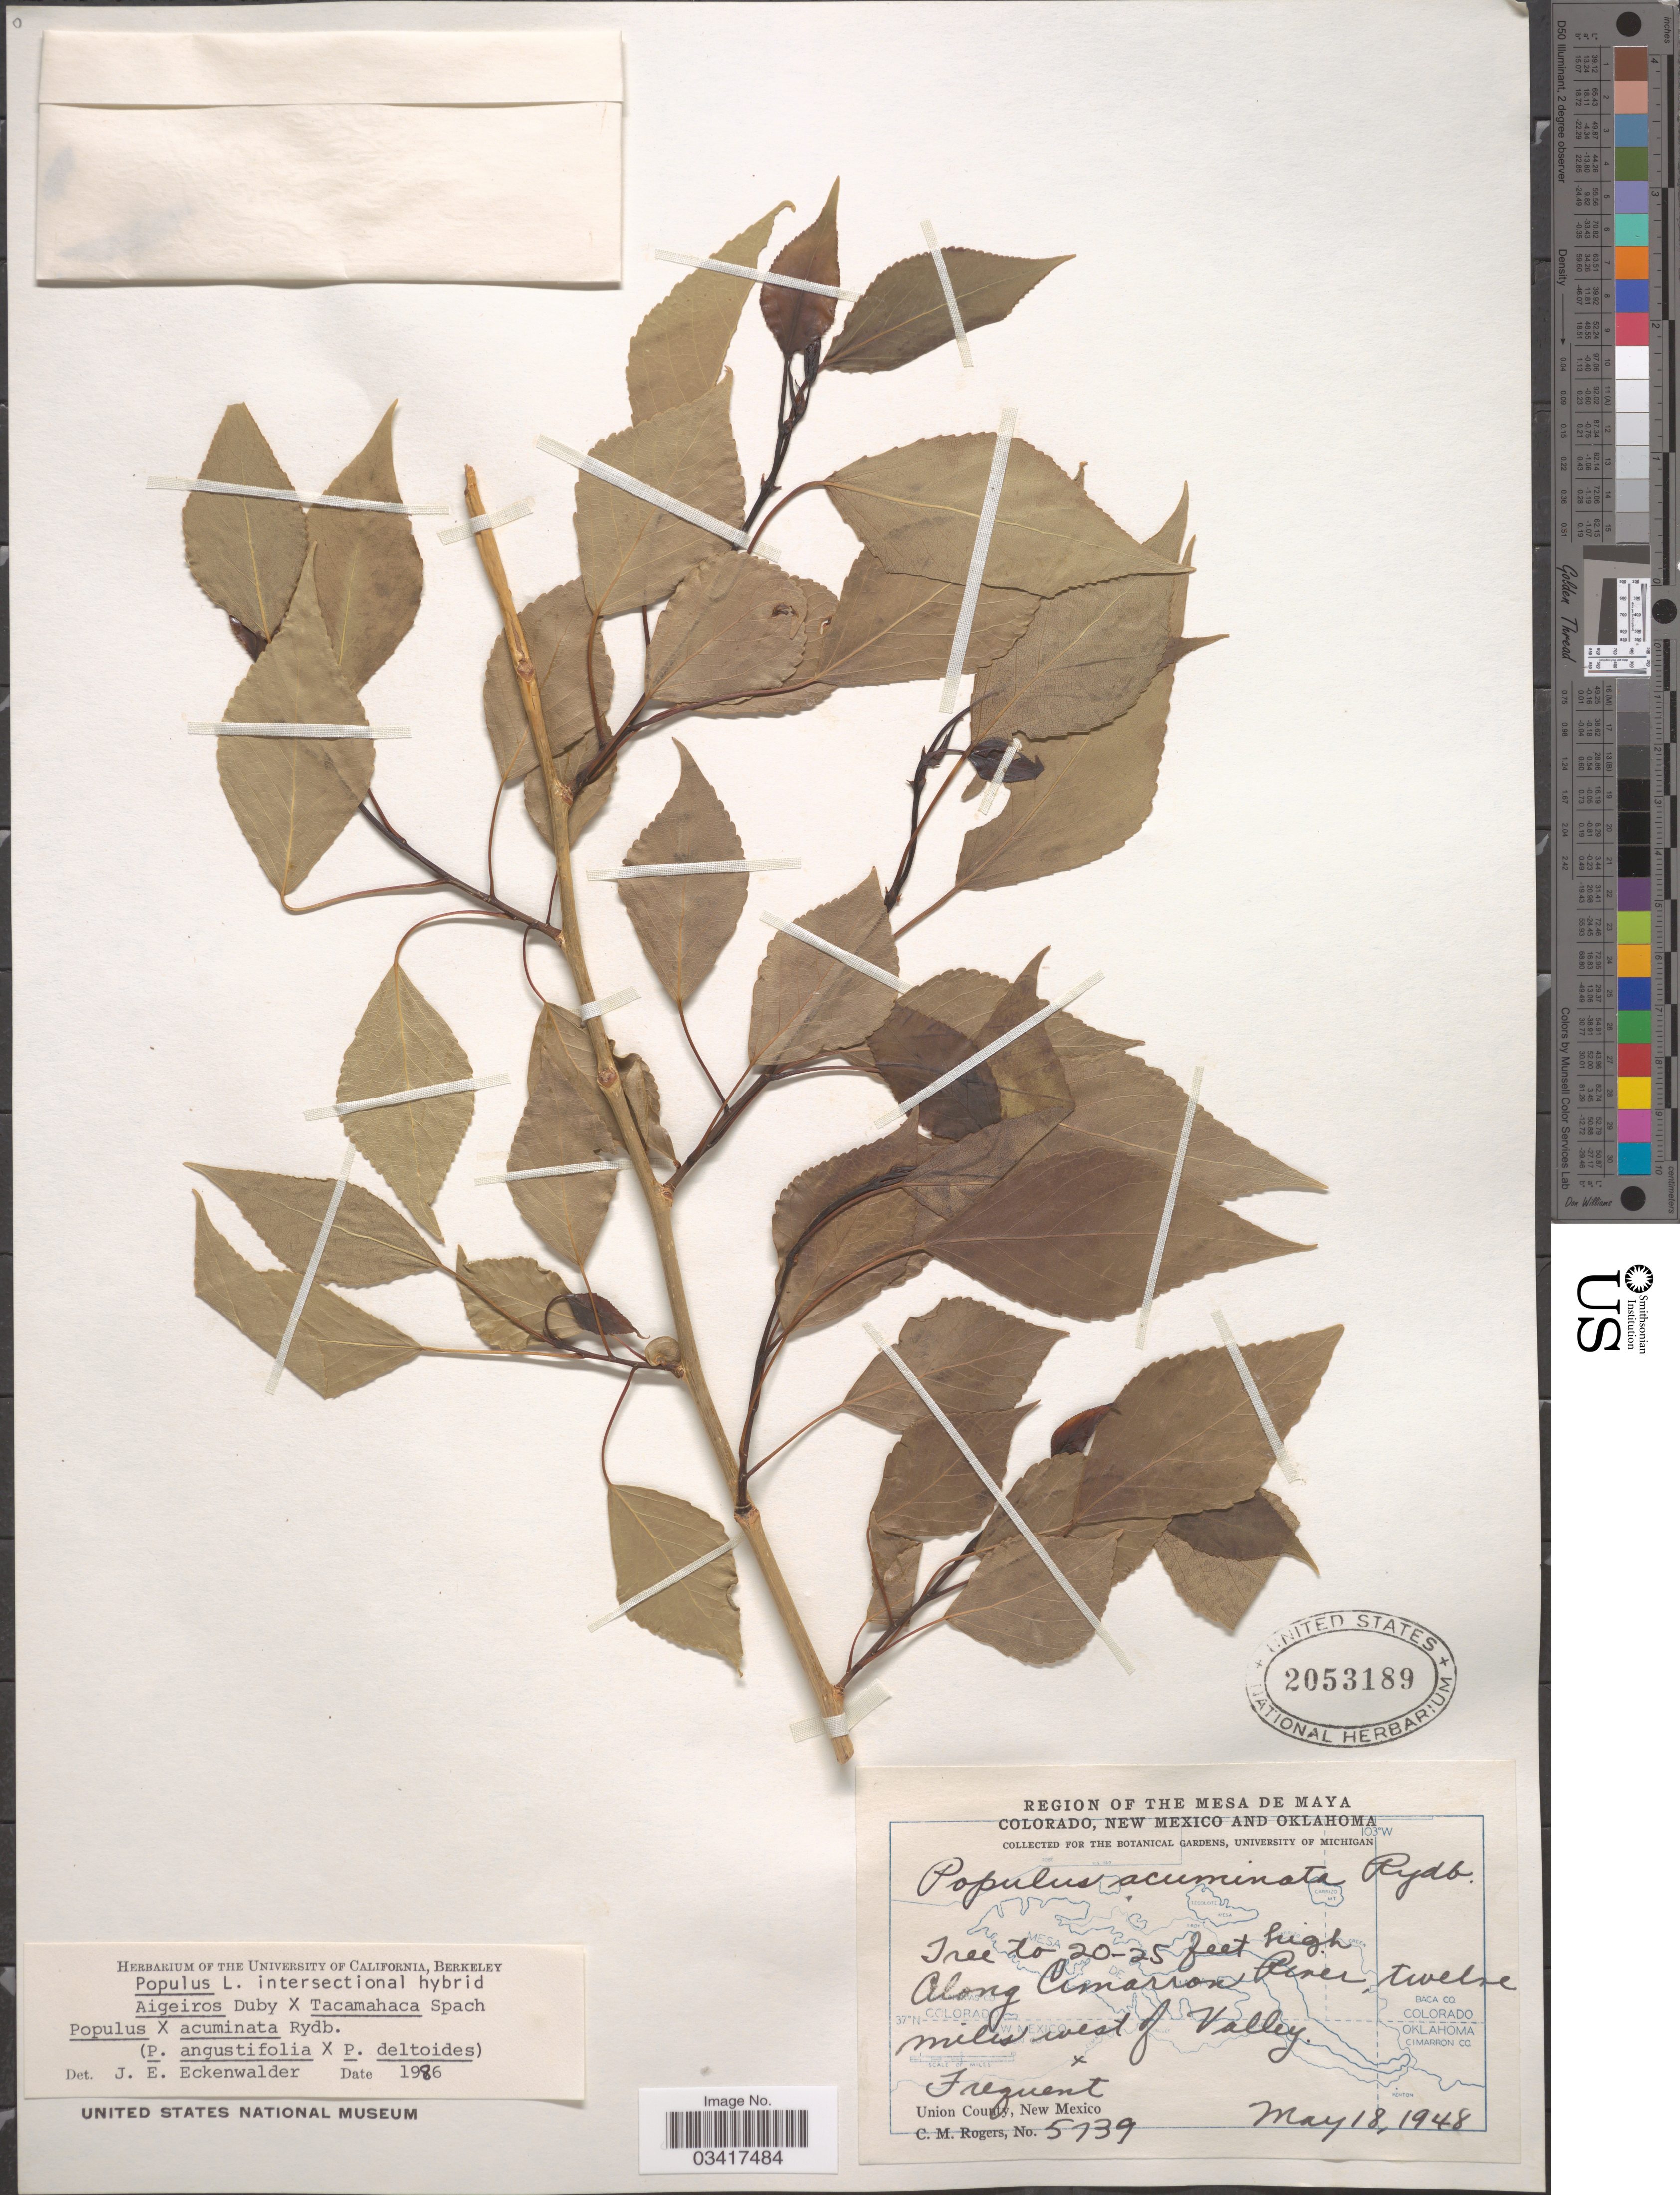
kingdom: Plantae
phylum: Tracheophyta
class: Magnoliopsida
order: Malpighiales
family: Salicaceae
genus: Populus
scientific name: Populus acuminata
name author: Rydb.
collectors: C. M. Rogers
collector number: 5739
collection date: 1948-05-18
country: United States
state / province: New Mexico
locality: Region of the Mesa de Maya. Along Cimarron Pines, twelve miles west of Valley. Union County.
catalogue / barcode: US 20253189